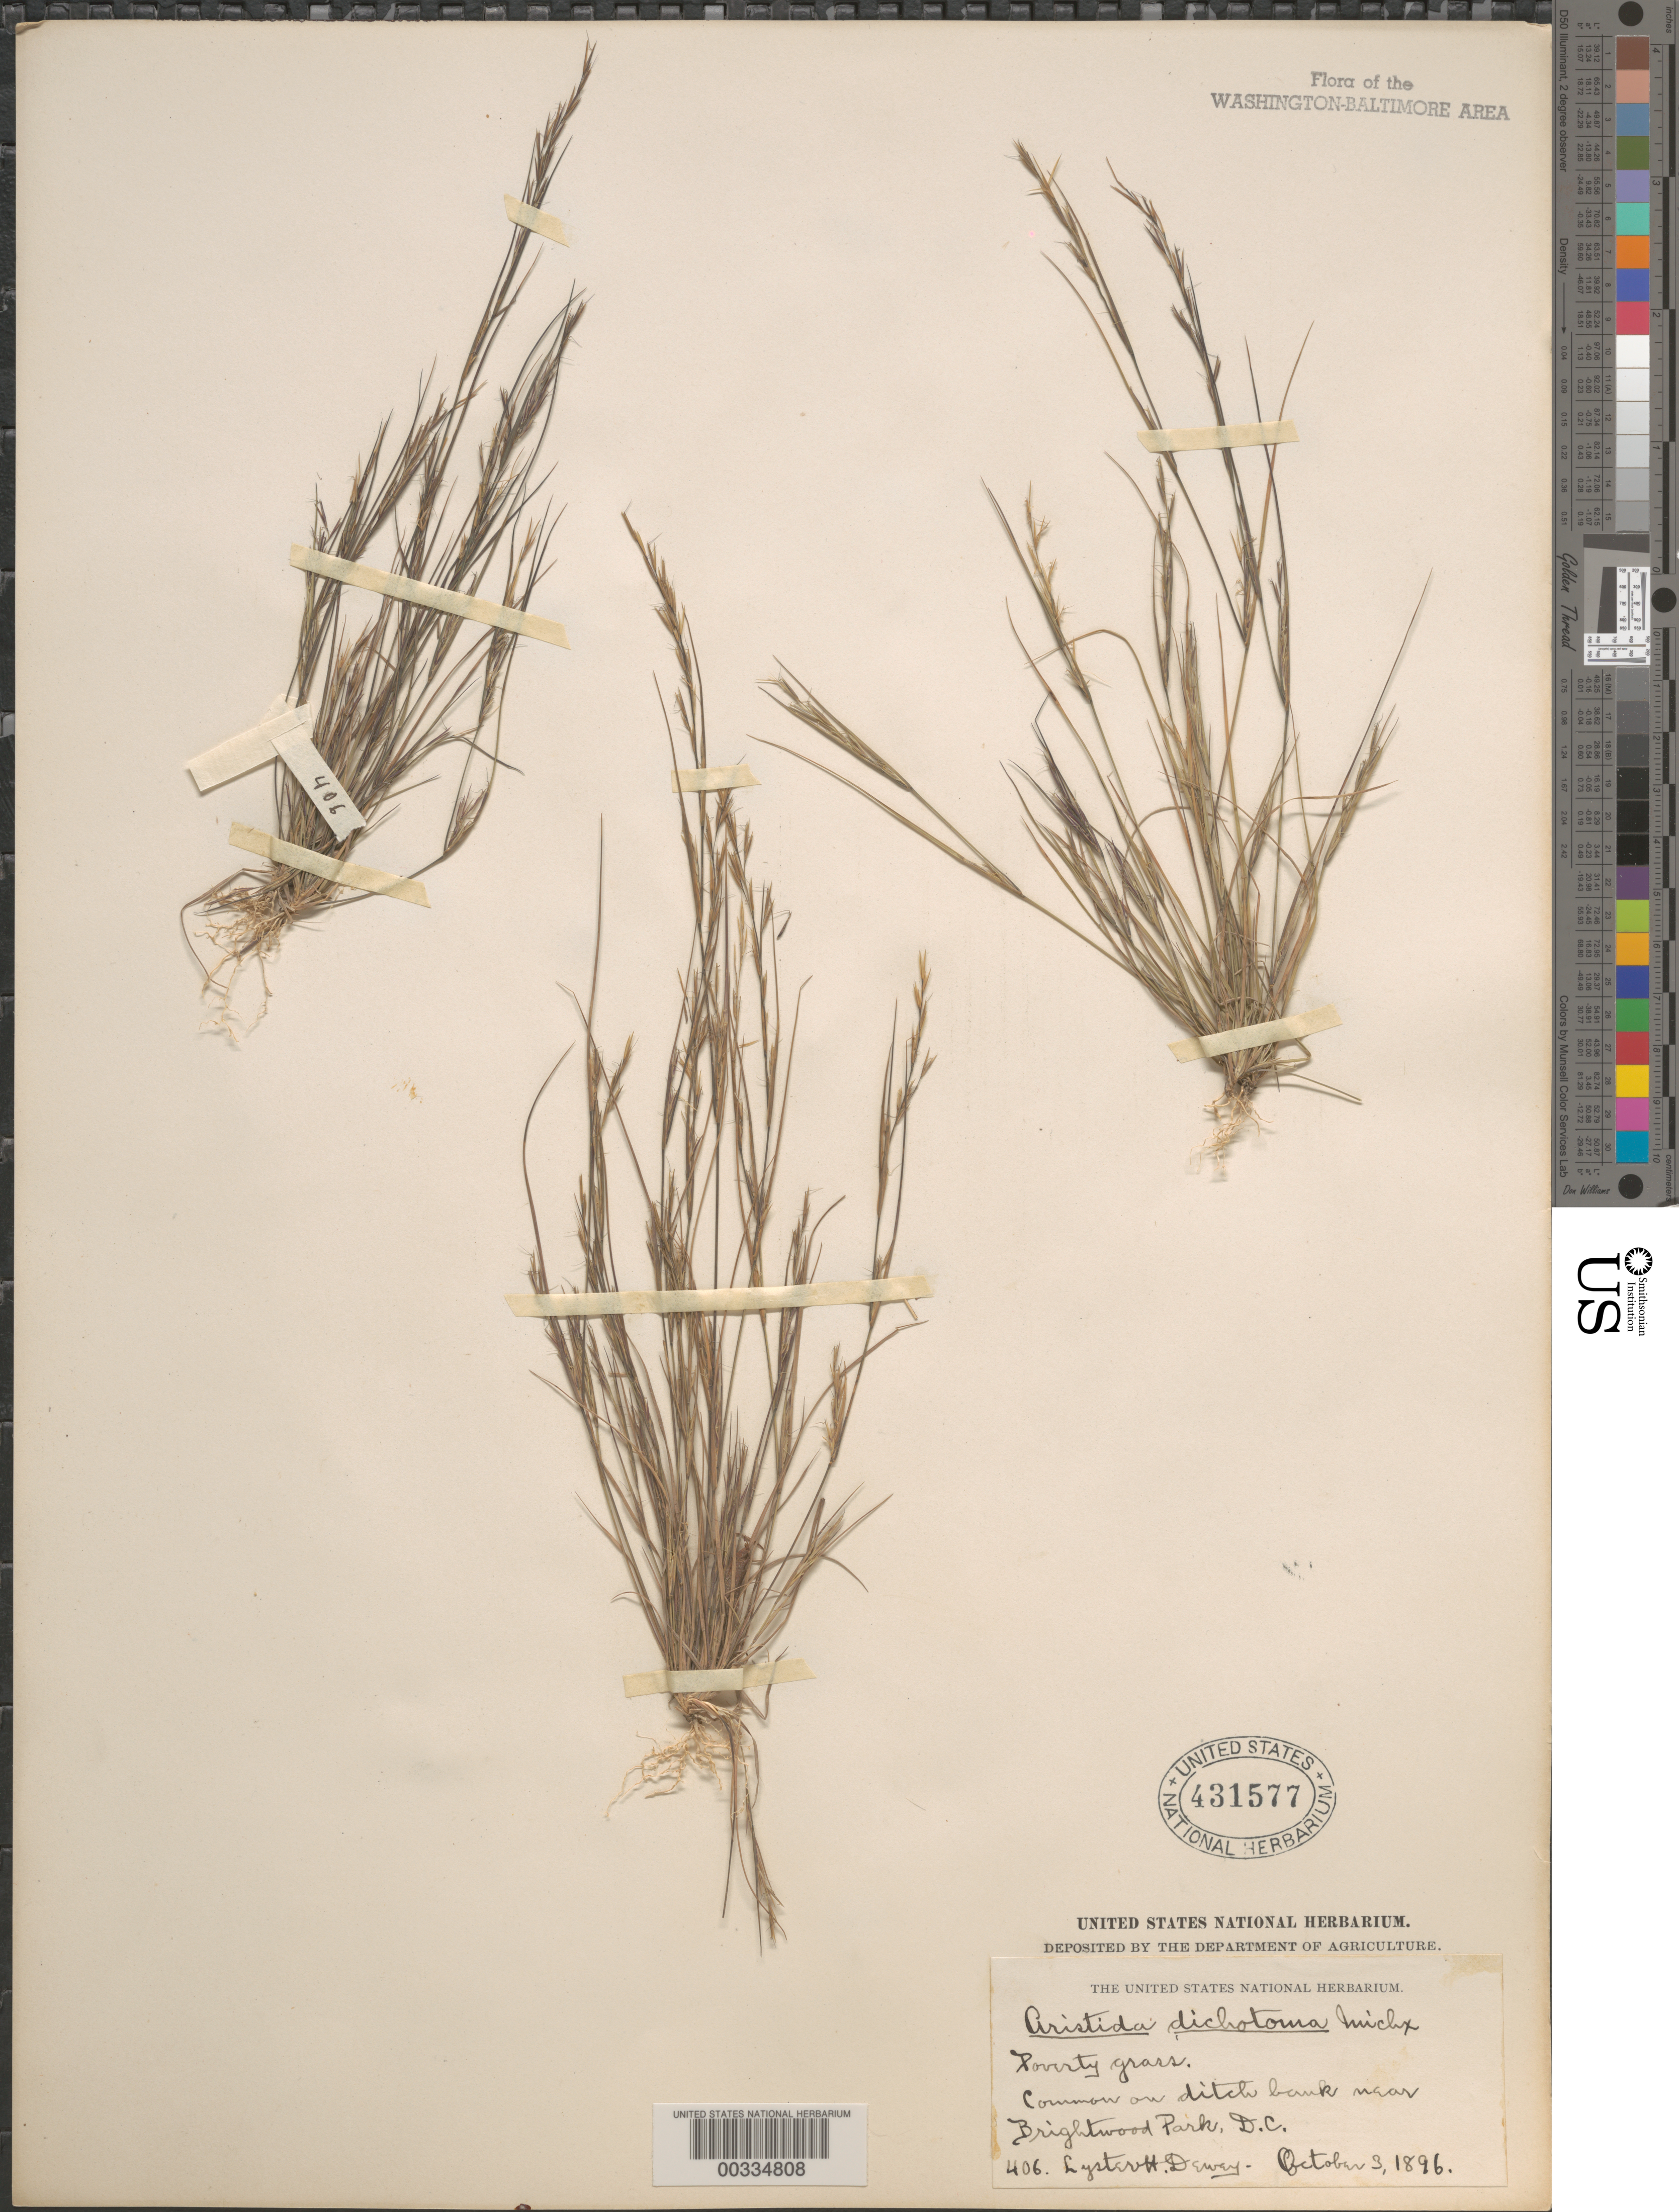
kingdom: Plantae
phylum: Tracheophyta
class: Liliopsida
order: Poales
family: Poaceae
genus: Aristida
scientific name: Aristida dichotoma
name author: Michx.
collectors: L. H. Dewey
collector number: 406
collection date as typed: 03 Oct 1896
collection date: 1896-10-03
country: United States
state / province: District of Columbia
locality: Brightwood Park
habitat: On ditch bank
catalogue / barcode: US 431577